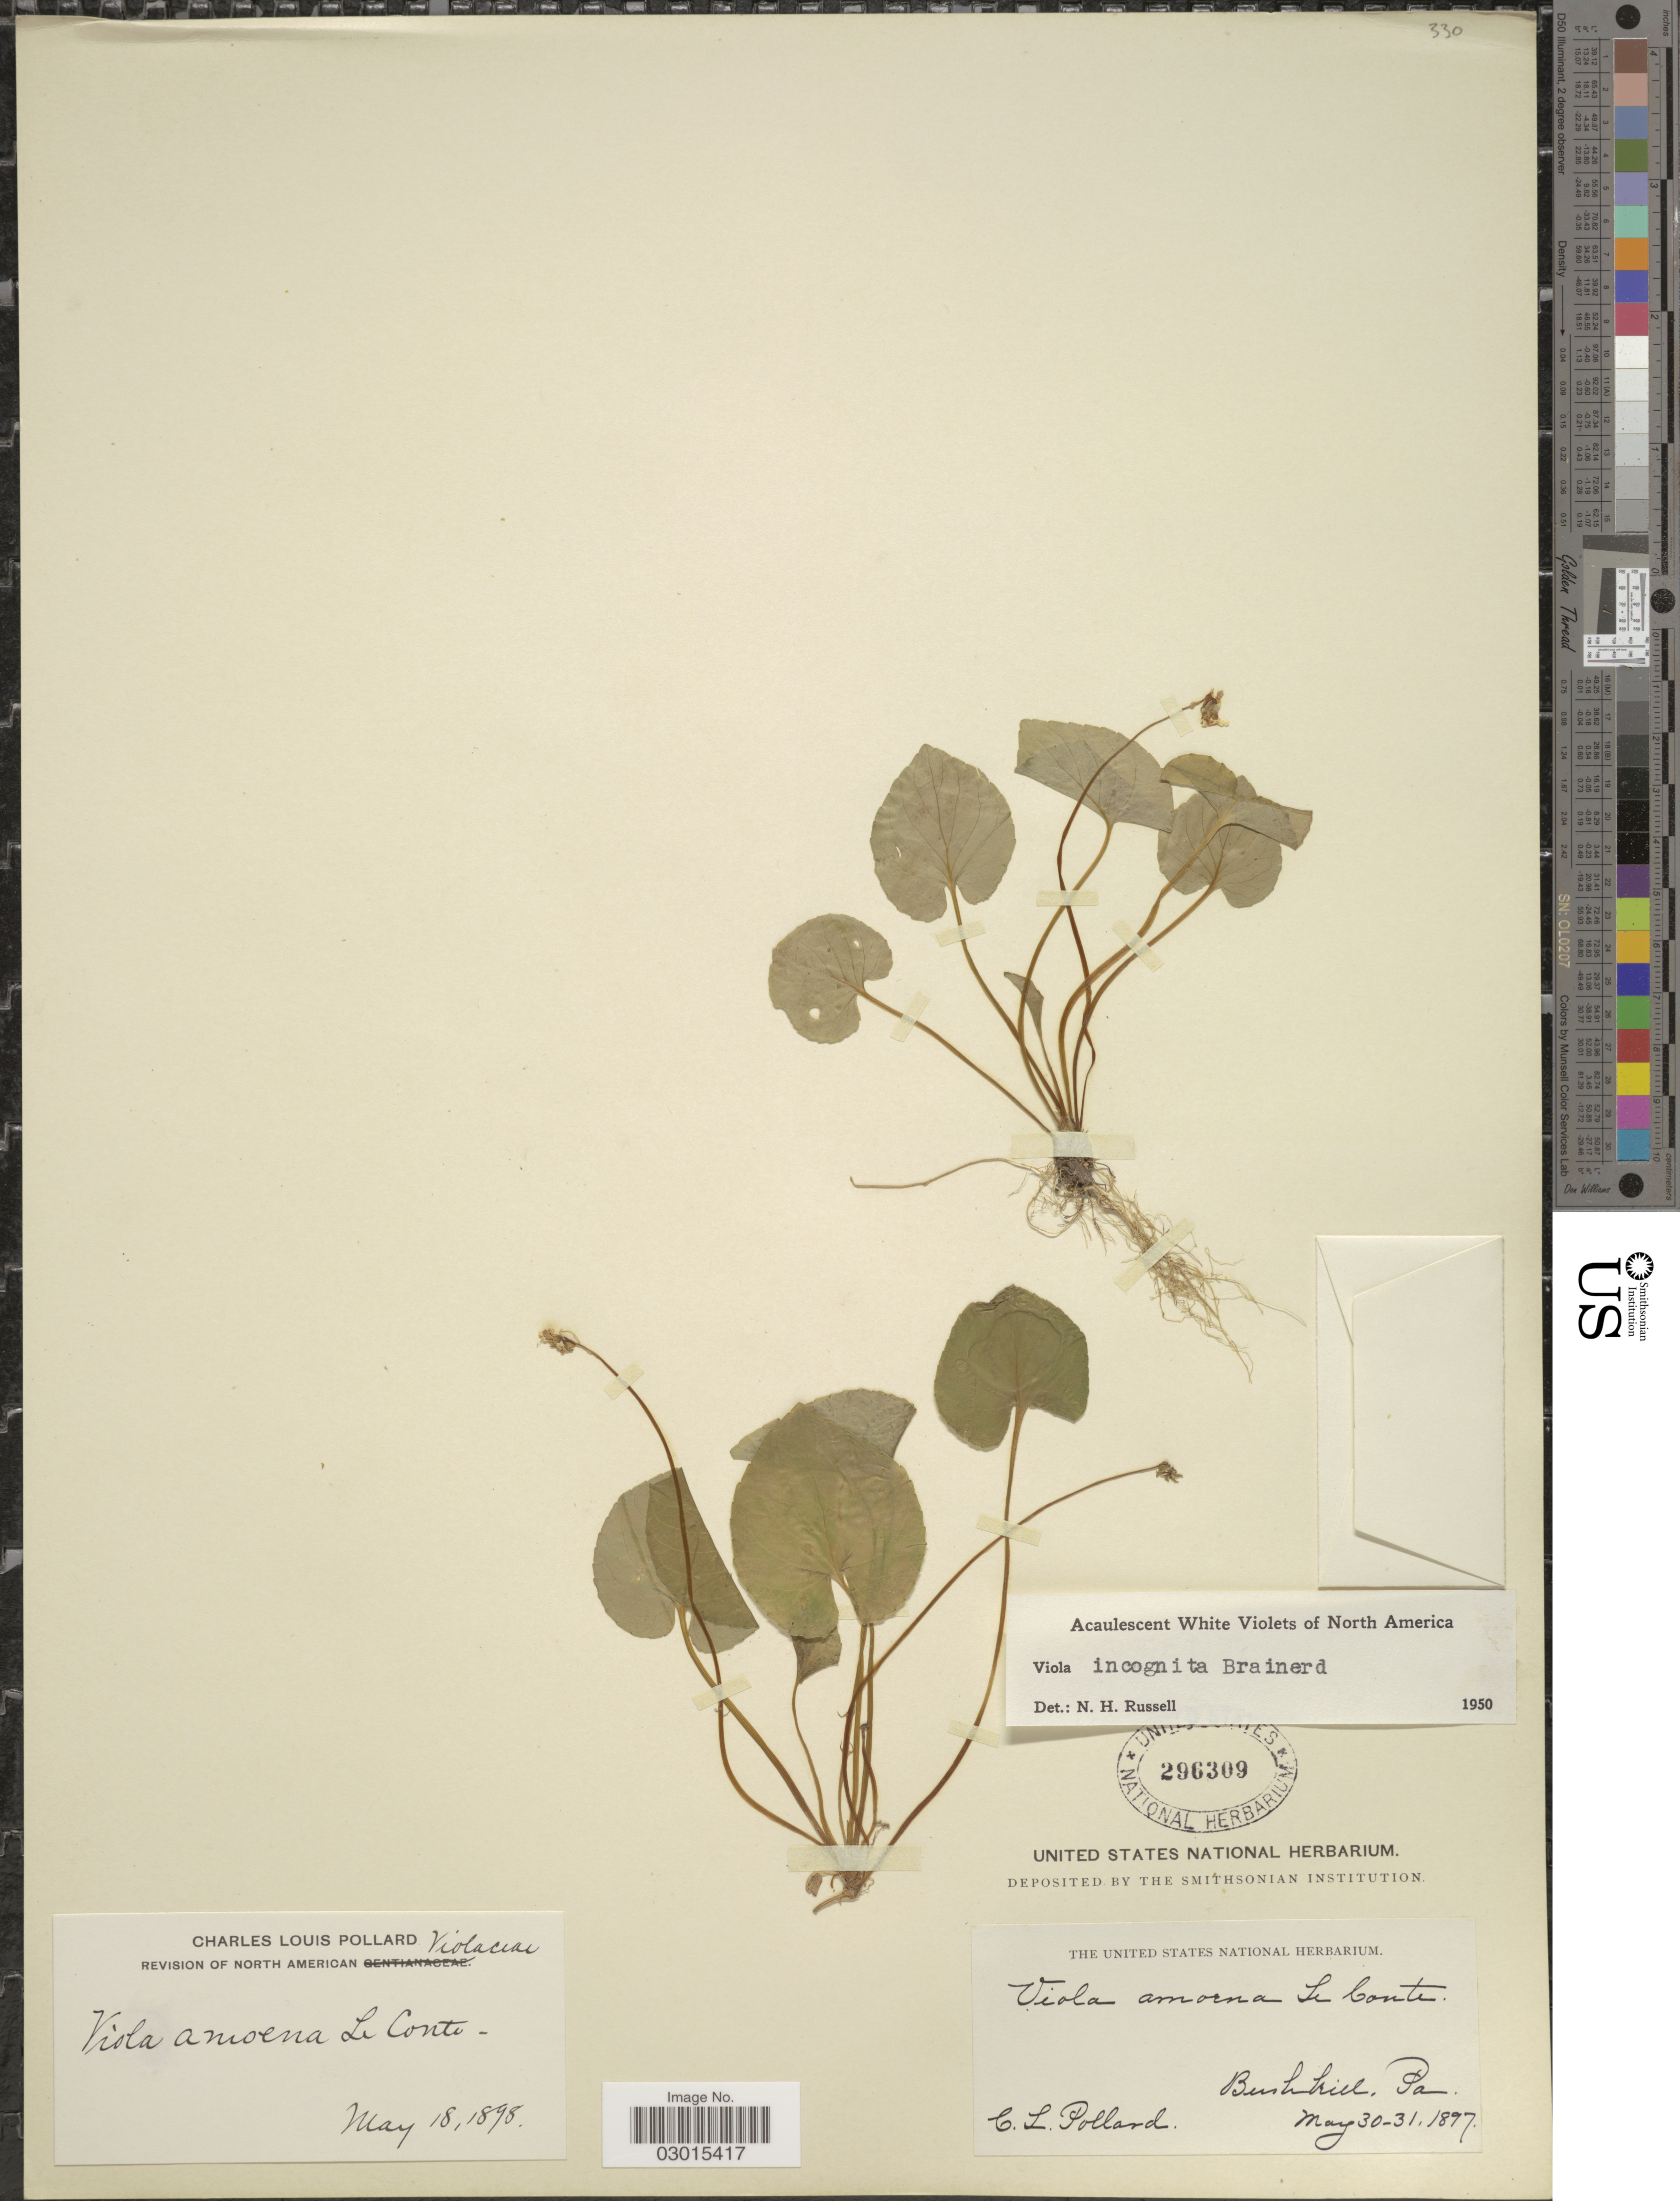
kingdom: Plantae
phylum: Tracheophyta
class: Magnoliopsida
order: Malpighiales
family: Violaceae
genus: Viola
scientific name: Viola incognita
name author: Brainerd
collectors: C. L. Pollard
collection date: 1897-05-30/1897-05-31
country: United States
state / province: Pennsylvania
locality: Bushhill. Pa.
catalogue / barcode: US 296309